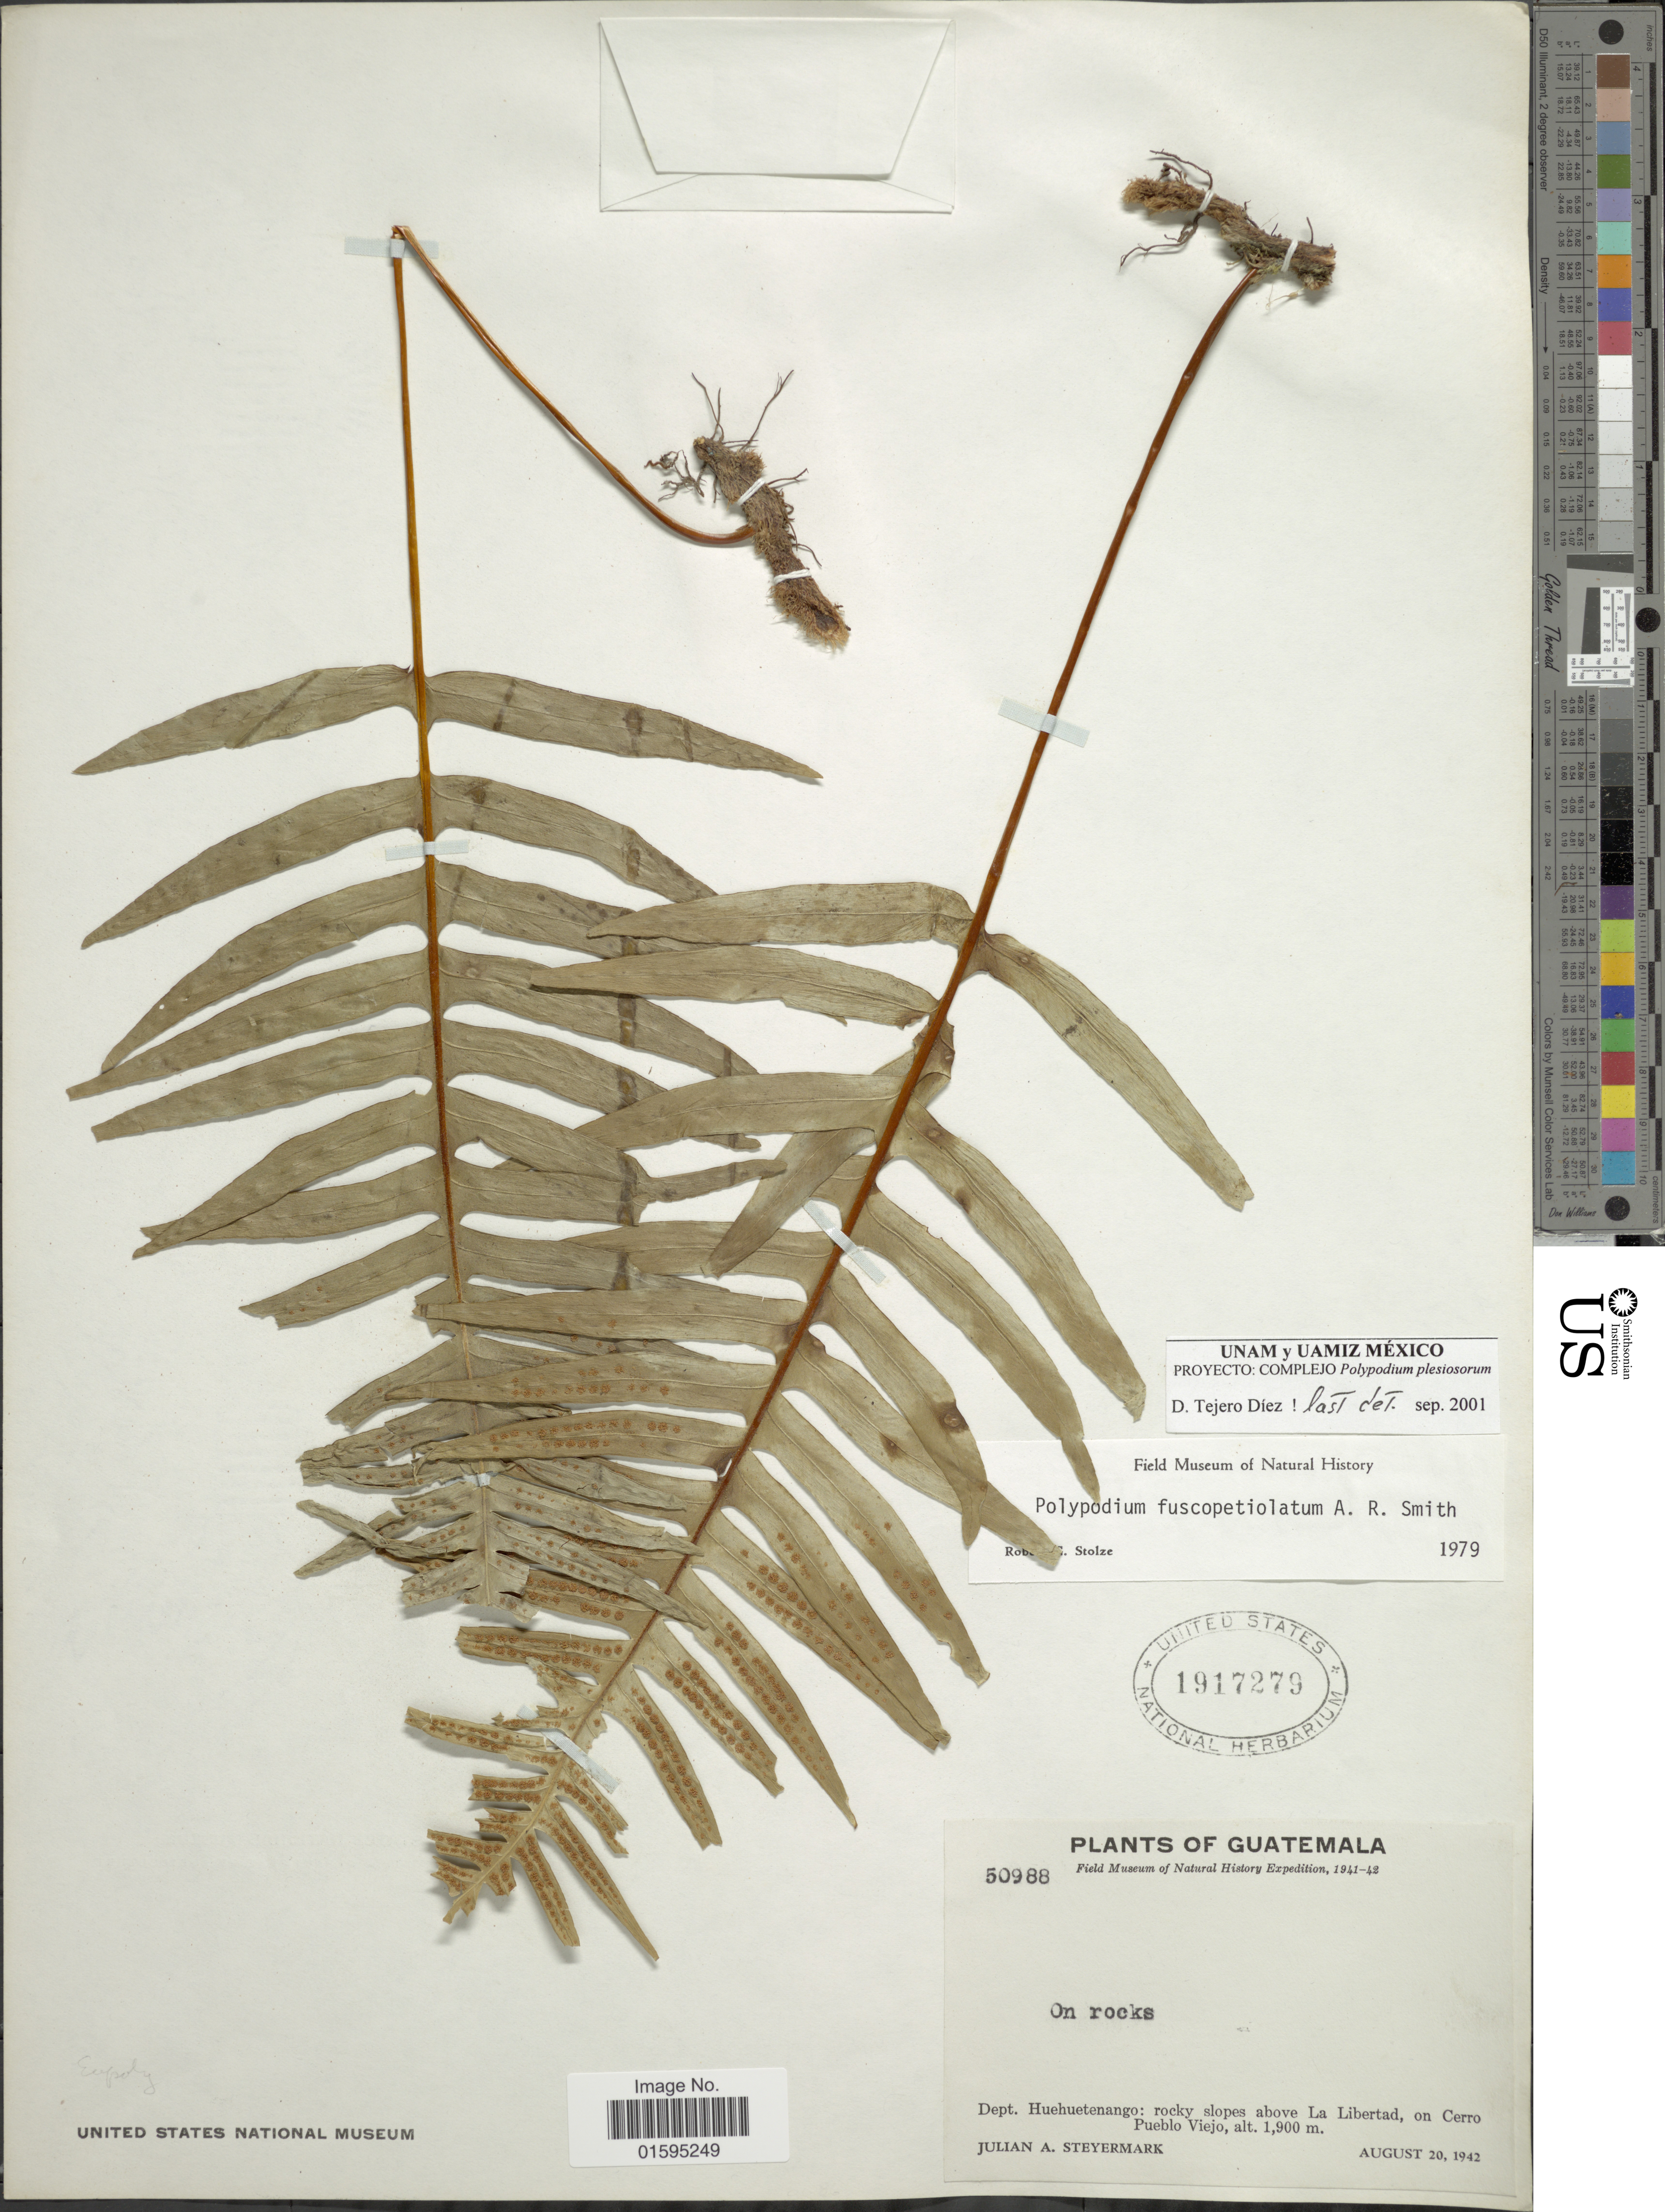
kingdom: Plantae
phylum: Tracheophyta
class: Polypodiopsida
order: Polypodiales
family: Polypodiaceae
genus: Polypodium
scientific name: Polypodium fuscopetiolatum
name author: A.R. Sm.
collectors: J. Steyermark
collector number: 50988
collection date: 1942-08-20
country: Guatemala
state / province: Huehuetenango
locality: Rocky slopes above La Libertad, on Cerro Pueblo Viejo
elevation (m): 1900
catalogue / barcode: US 1917279